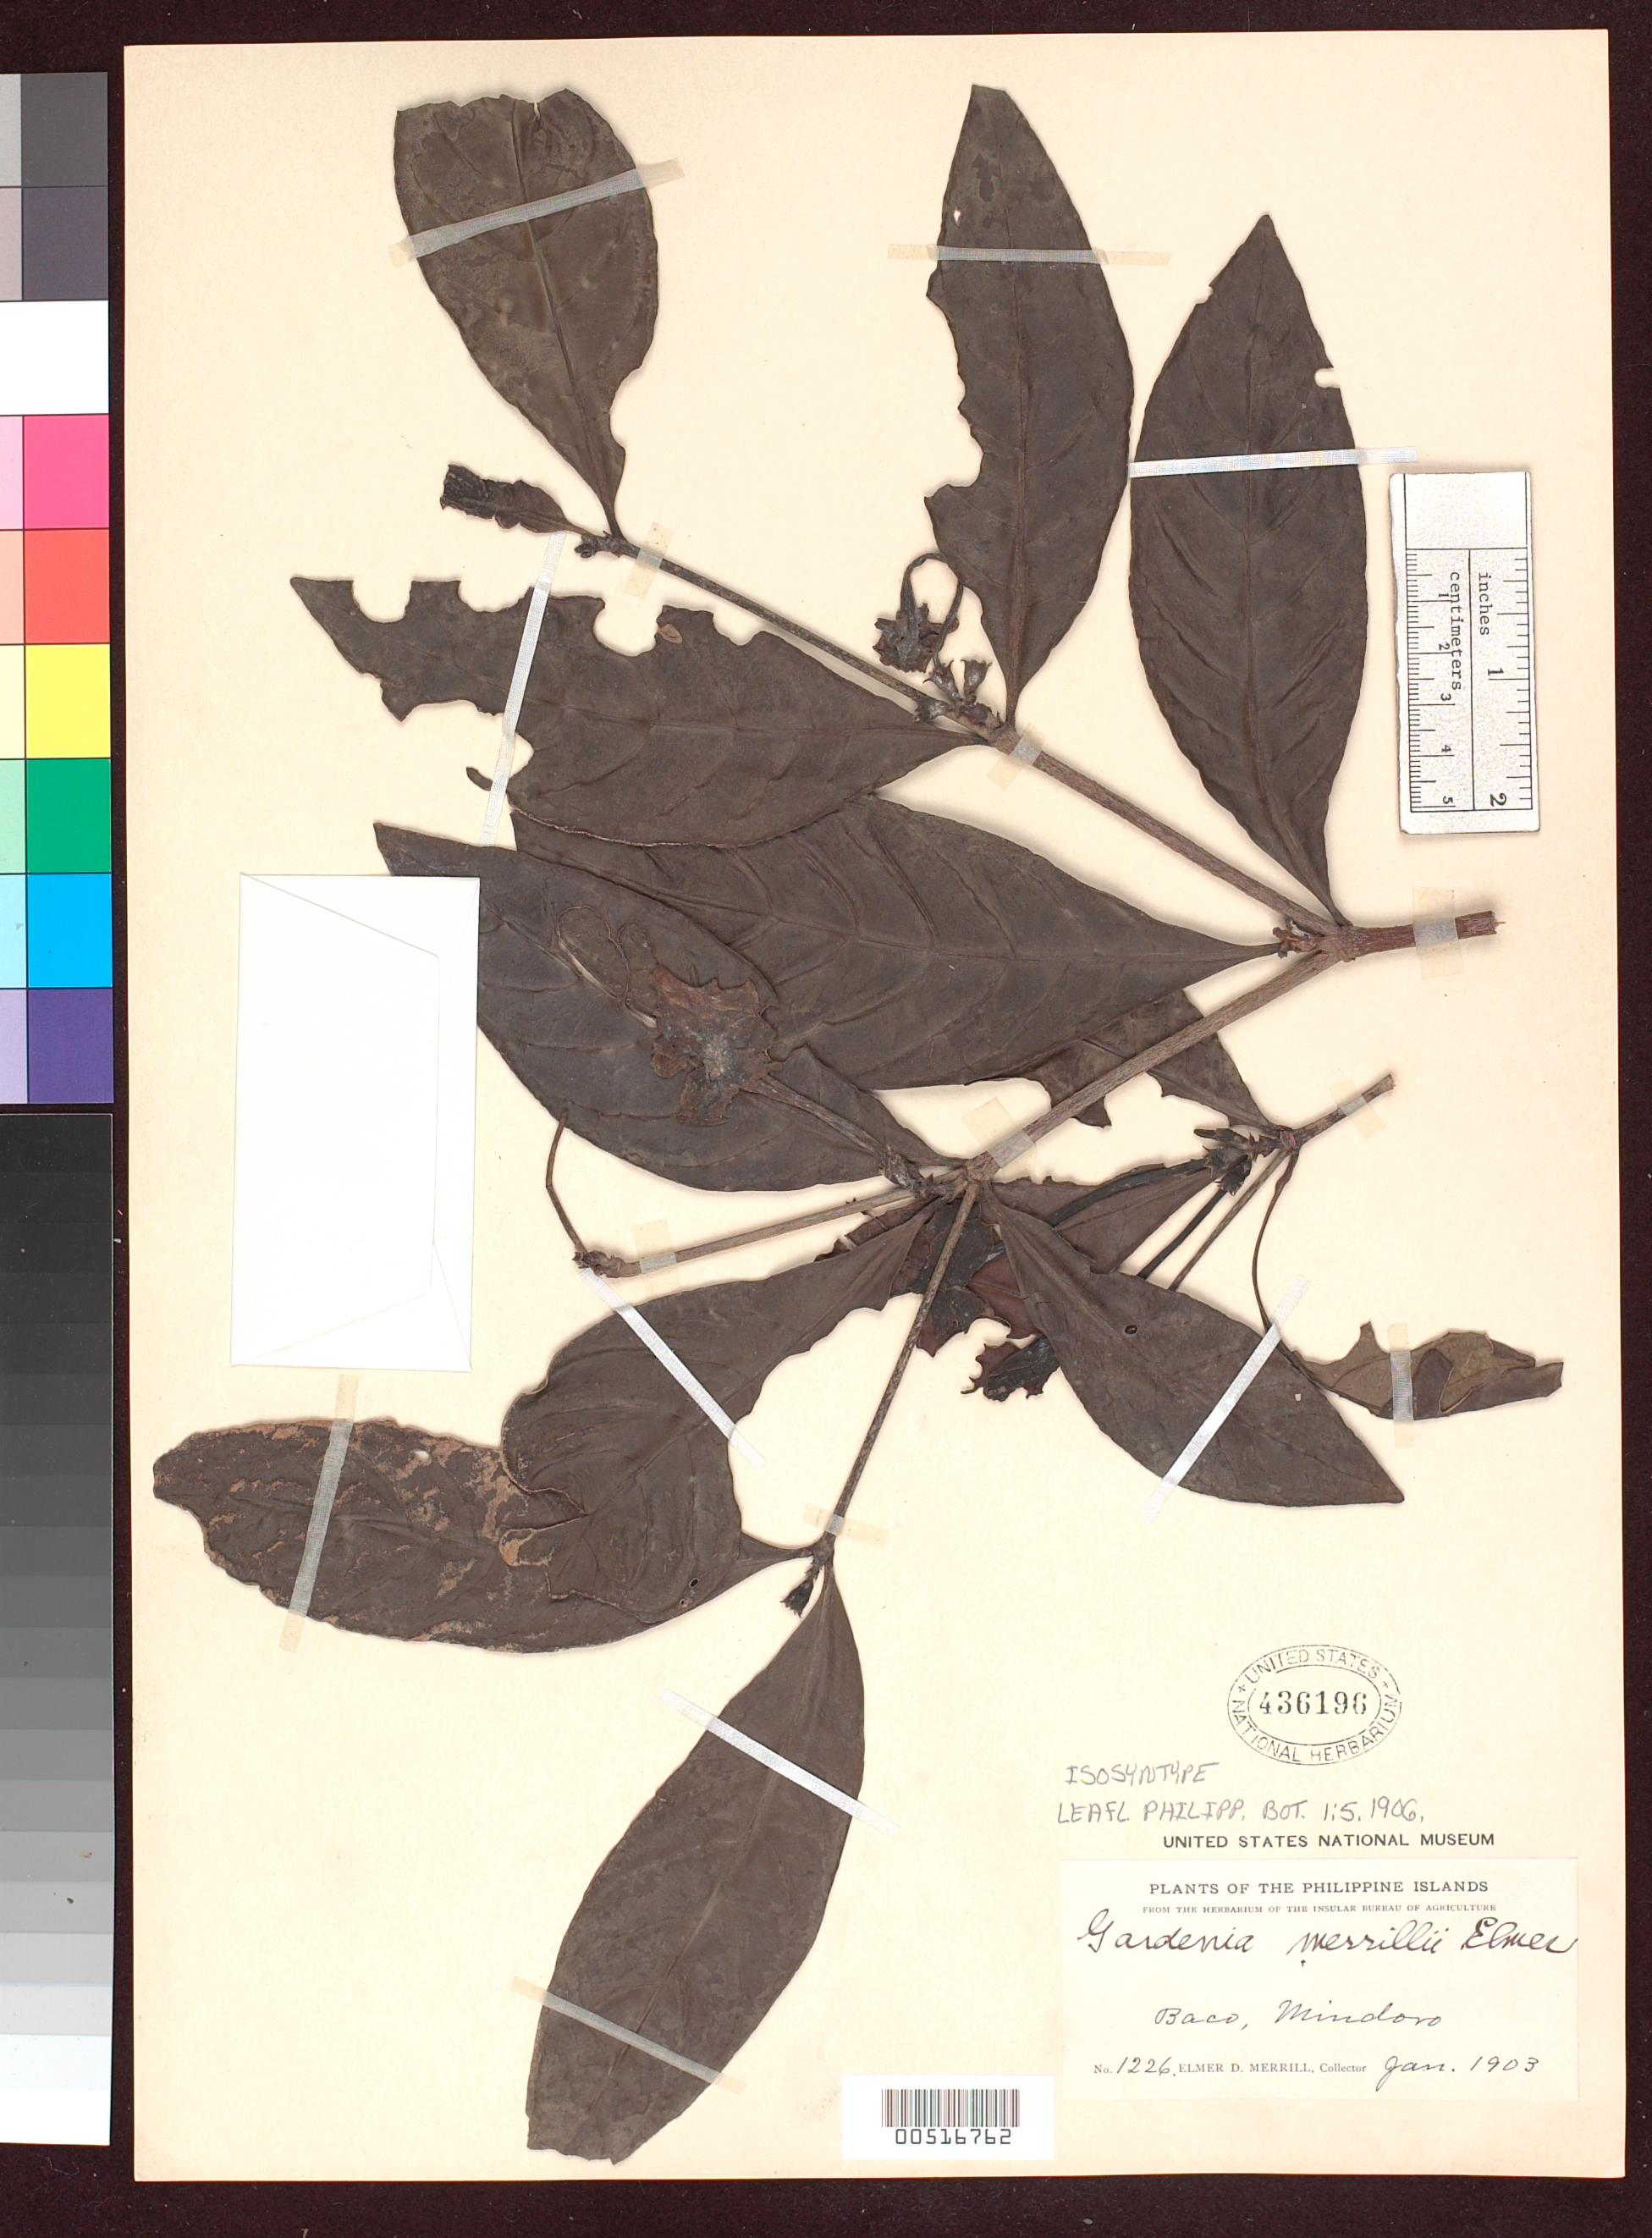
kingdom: Plantae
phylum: Tracheophyta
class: Magnoliopsida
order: Gentianales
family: Rubiaceae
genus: Gardenia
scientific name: Gardenia merrillii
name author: Elmer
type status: Isosyntype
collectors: E. D. Merrill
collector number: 1226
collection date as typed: Jan 1903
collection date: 1903-01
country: Philippines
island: Mindanao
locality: Baco.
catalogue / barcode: US 436196